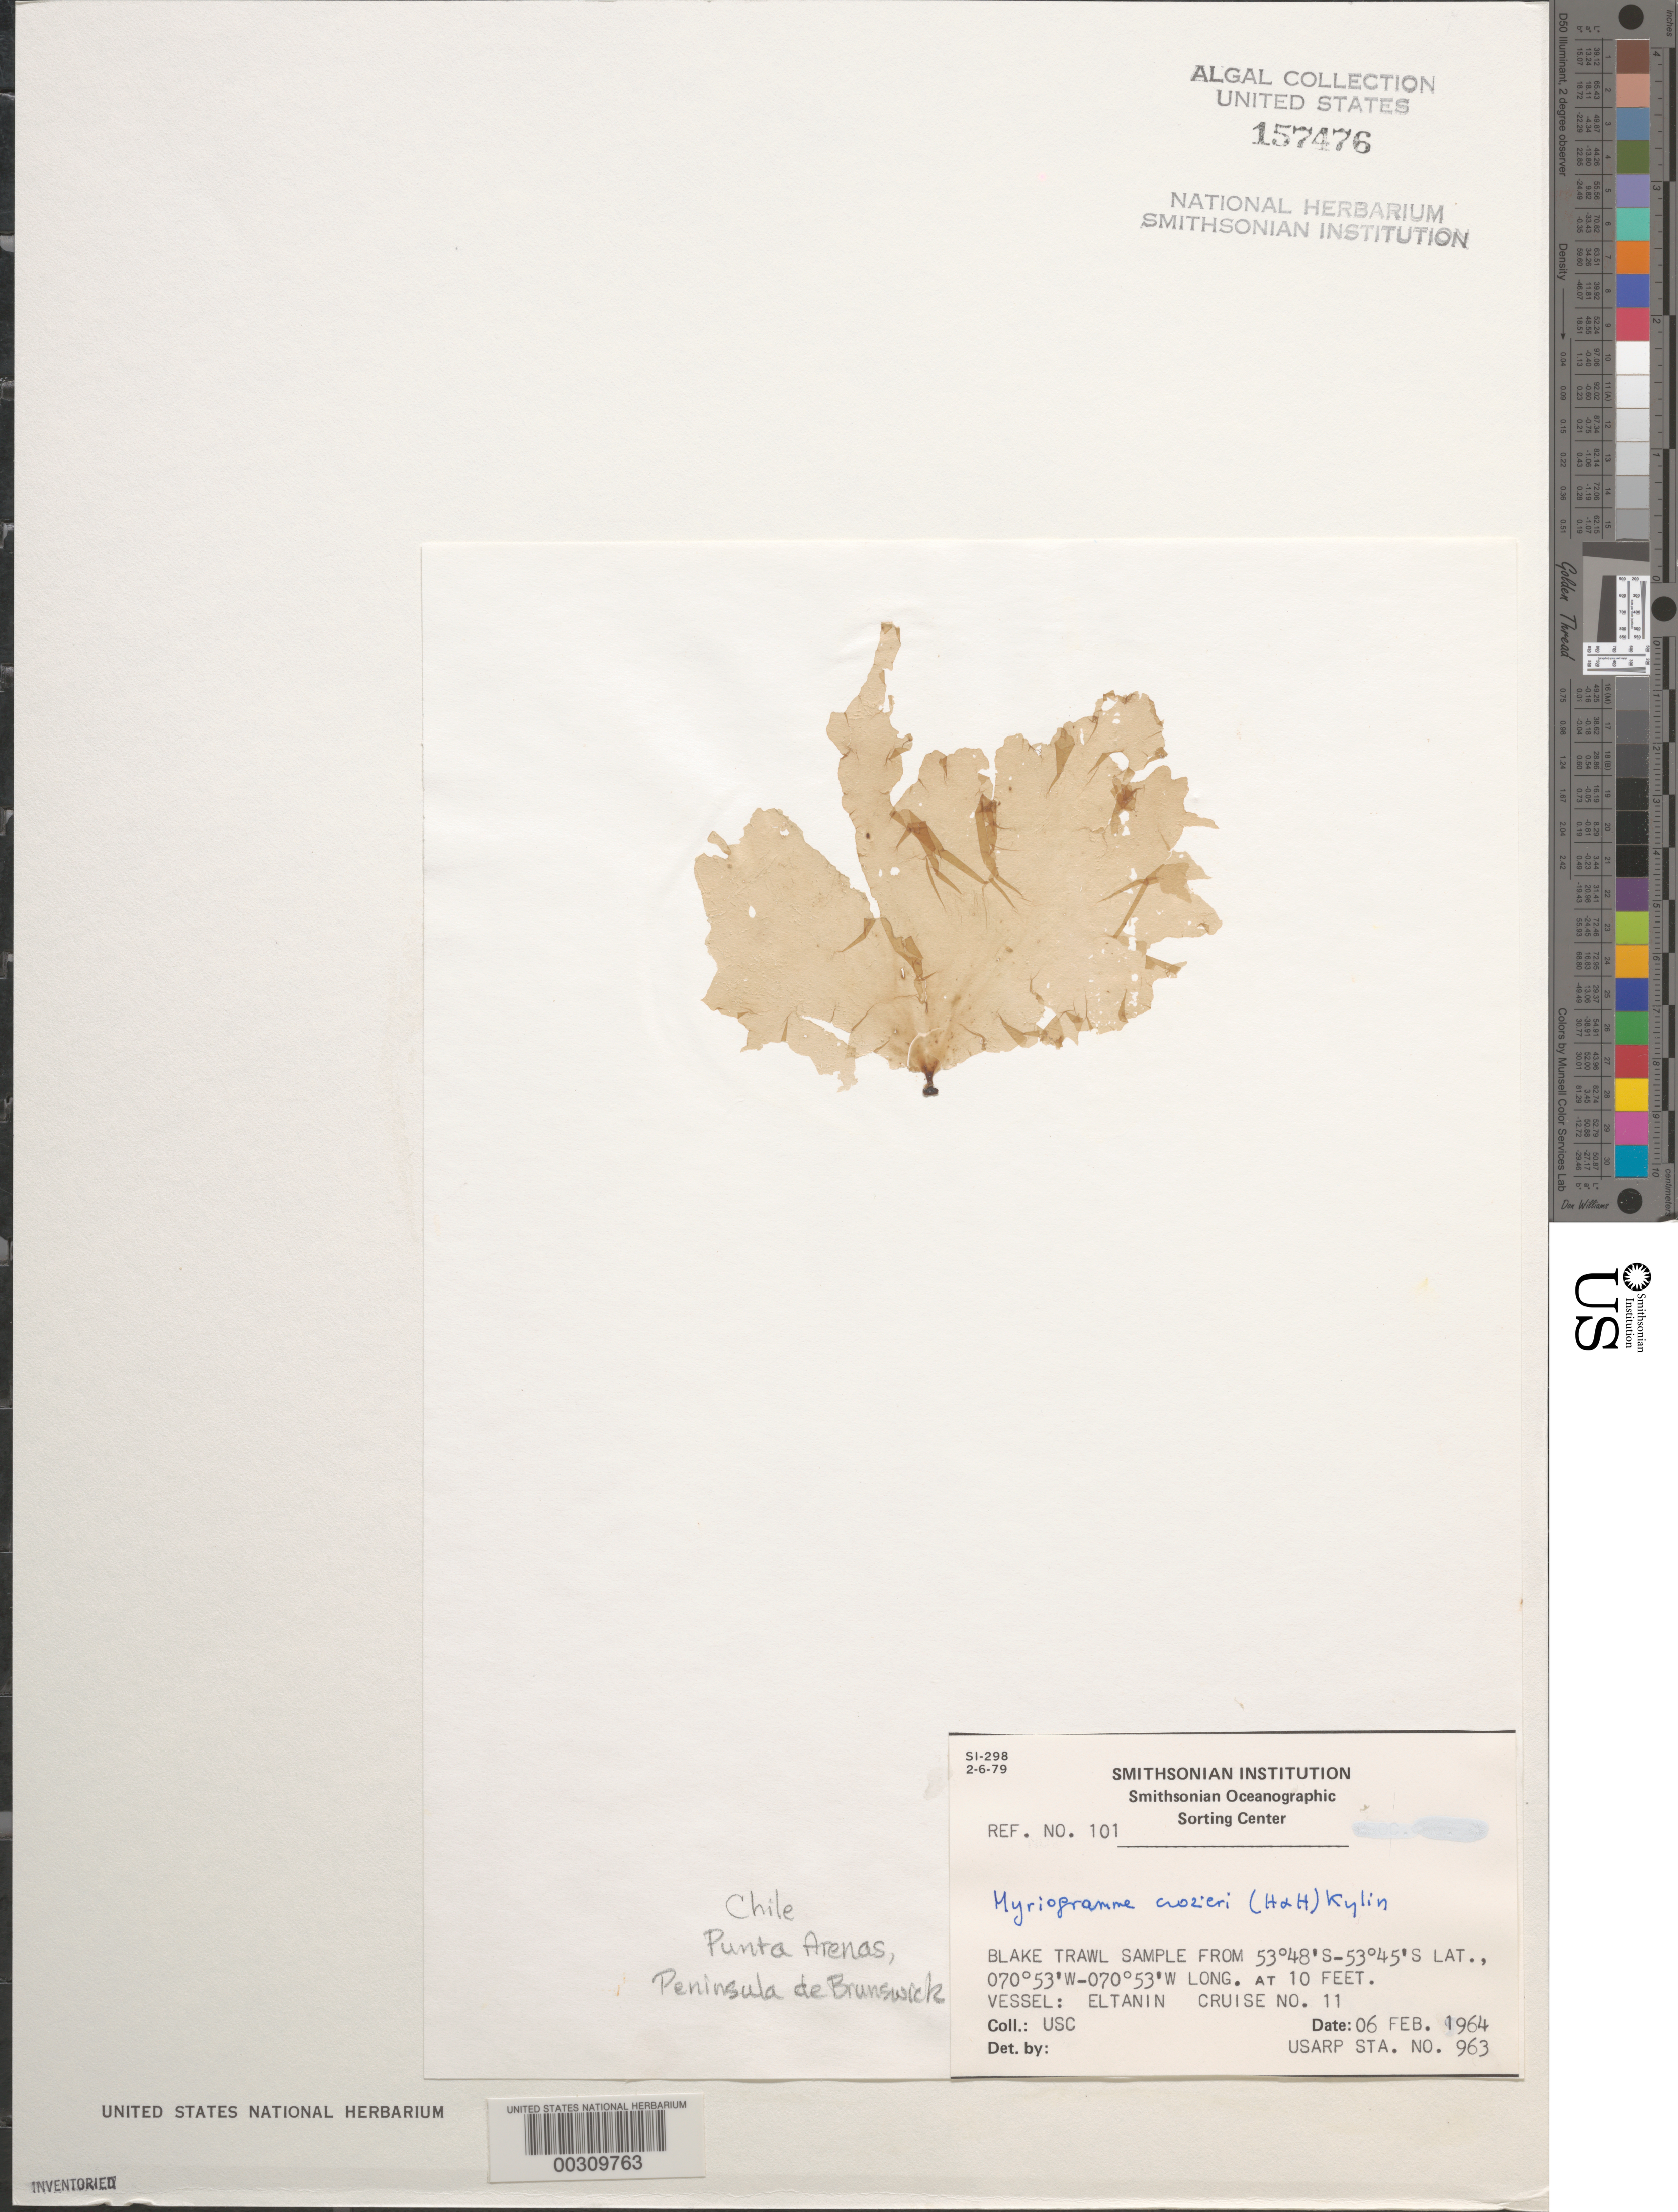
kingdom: Plantae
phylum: Rhodophyta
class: Florideophyceae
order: Ceramiales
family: Delesseriaceae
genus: Myriogramme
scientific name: Myriogramme livida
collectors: USC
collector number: Station 963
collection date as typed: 06 Feb 1964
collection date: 1964-02-06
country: Chile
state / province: Magallanes y de la Antártica Chilena (XII)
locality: Punta arenas, peninsula de brunswick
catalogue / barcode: US 157476